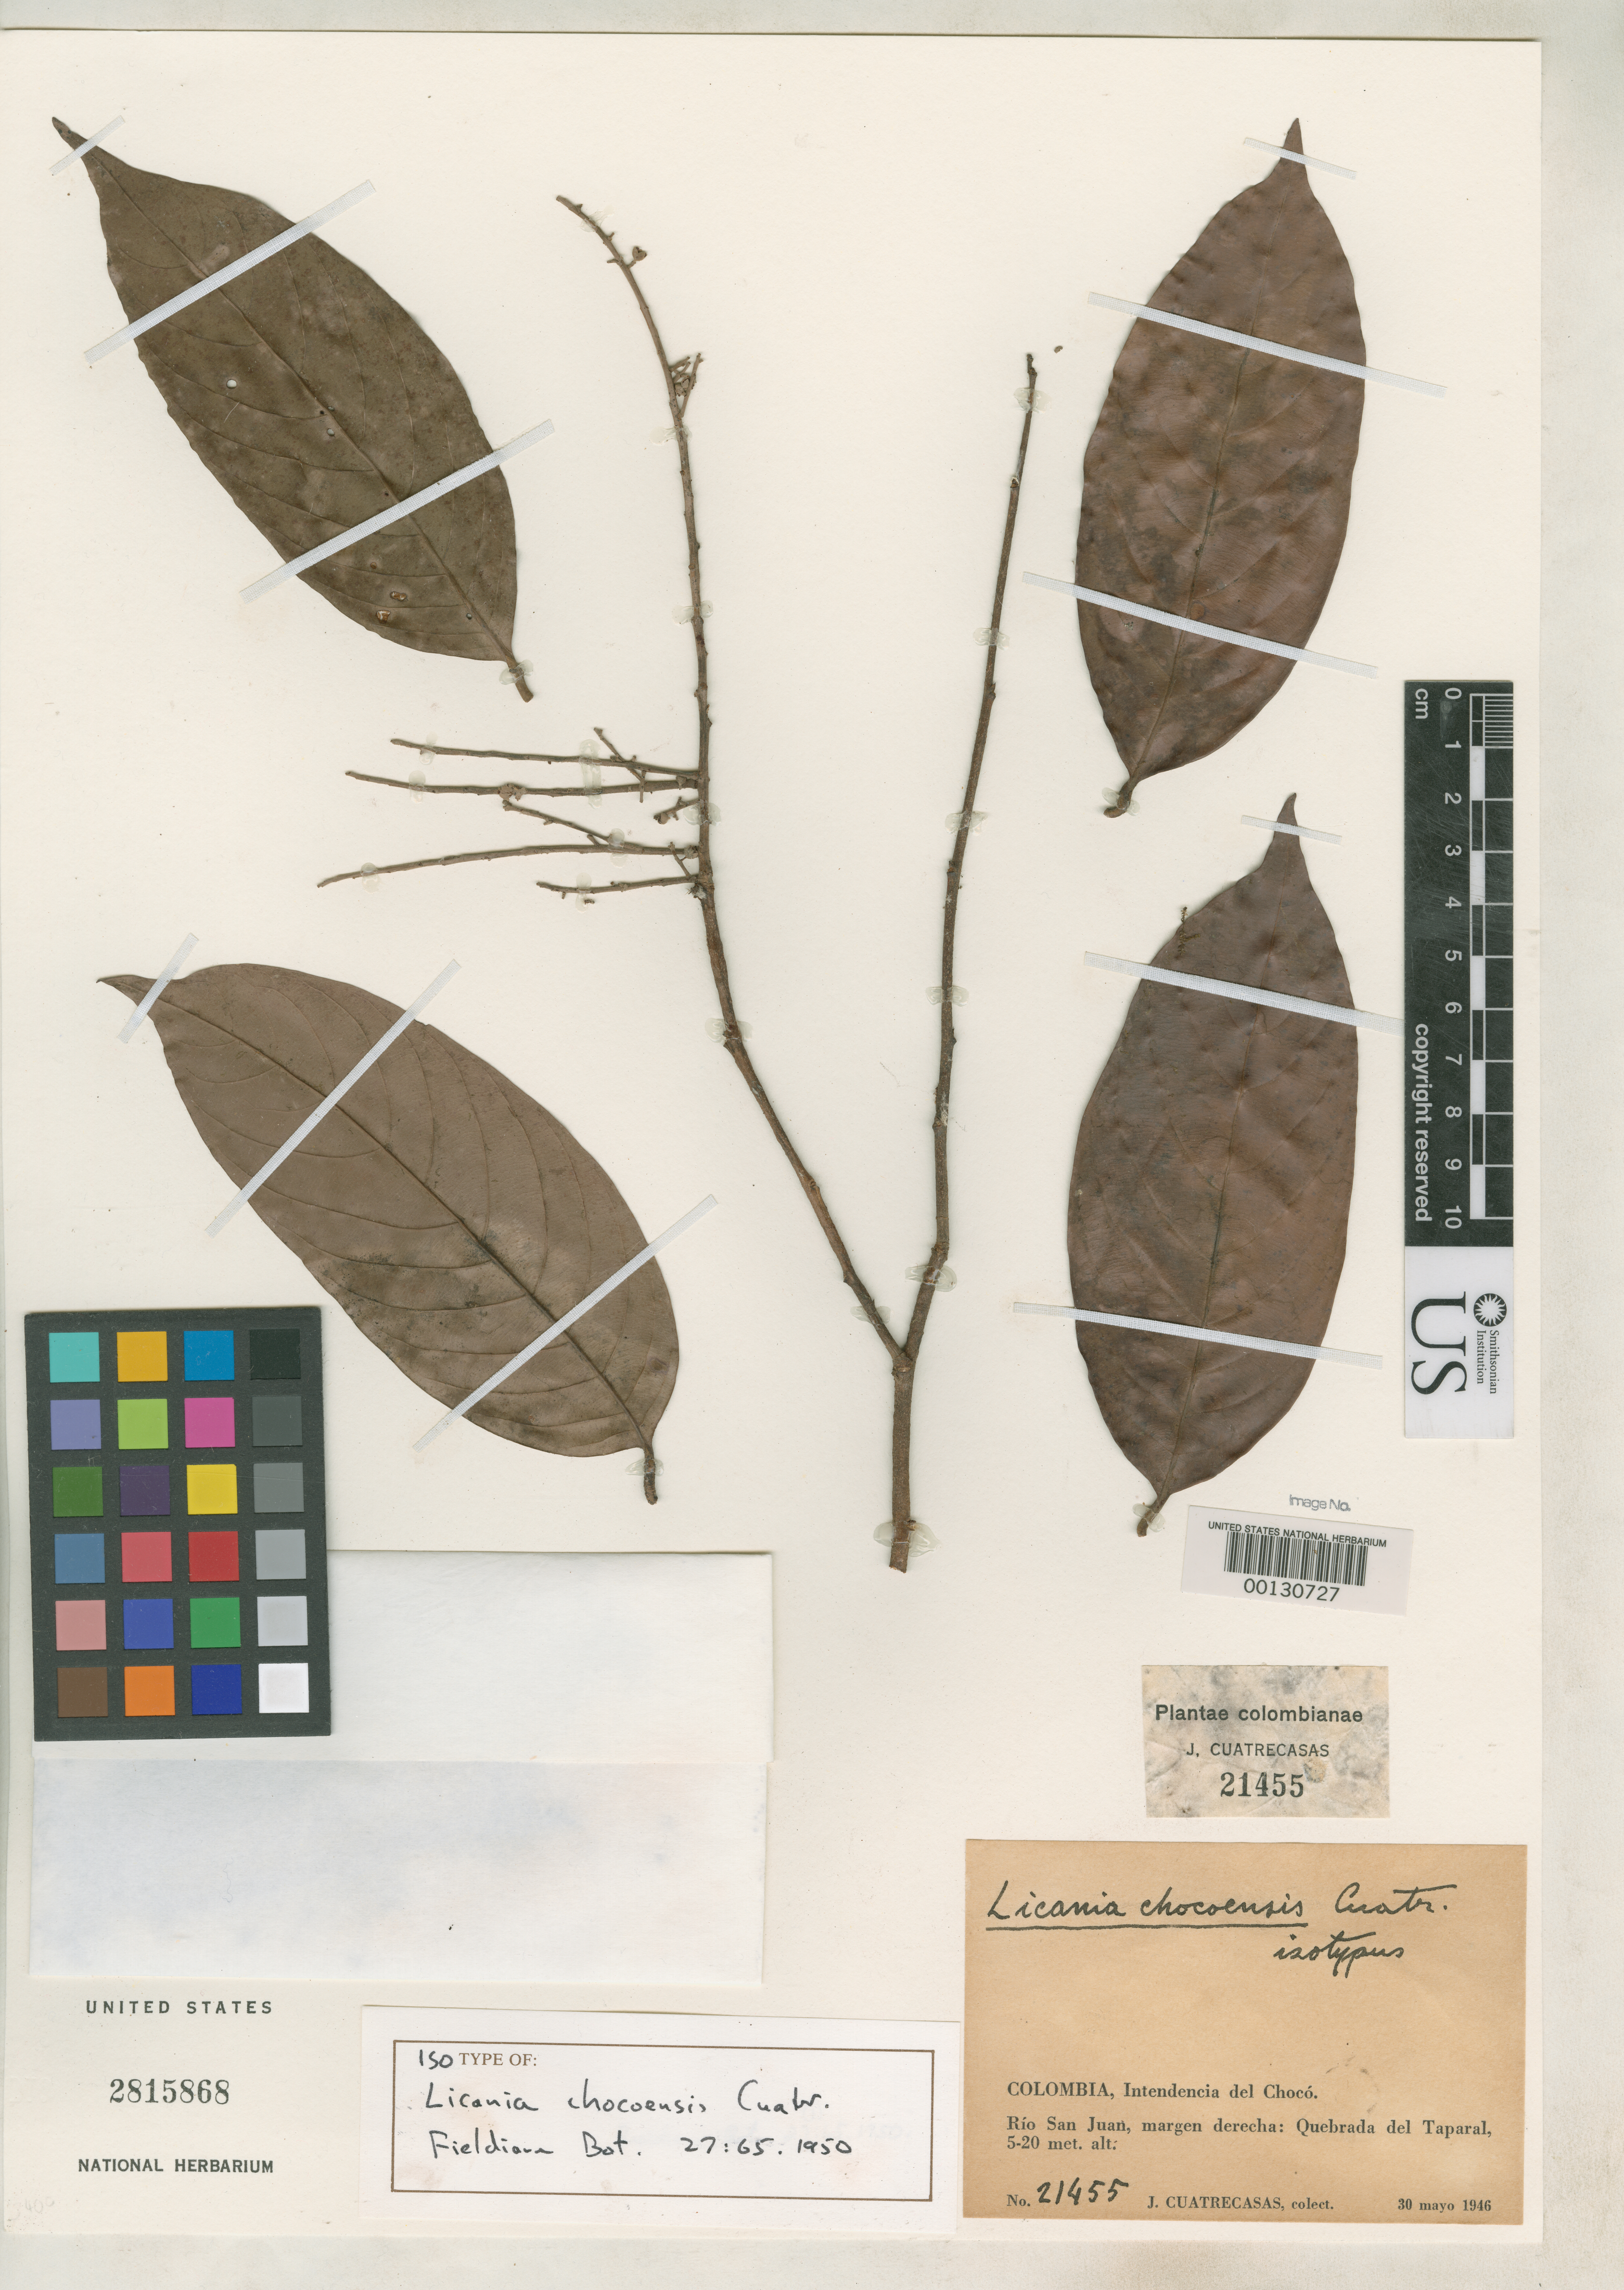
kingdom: Plantae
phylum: Tracheophyta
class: Magnoliopsida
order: Malpighiales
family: Chrysobalanaceae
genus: Licania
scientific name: Licania chocoensis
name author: Cuatrec.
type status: Isotype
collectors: J. Cuatrecasas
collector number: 21455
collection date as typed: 30 May 1946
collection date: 1946-05-30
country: Colombia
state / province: Chocó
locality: Rio San Juan, Quebrada del Taparal.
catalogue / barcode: US 2815868